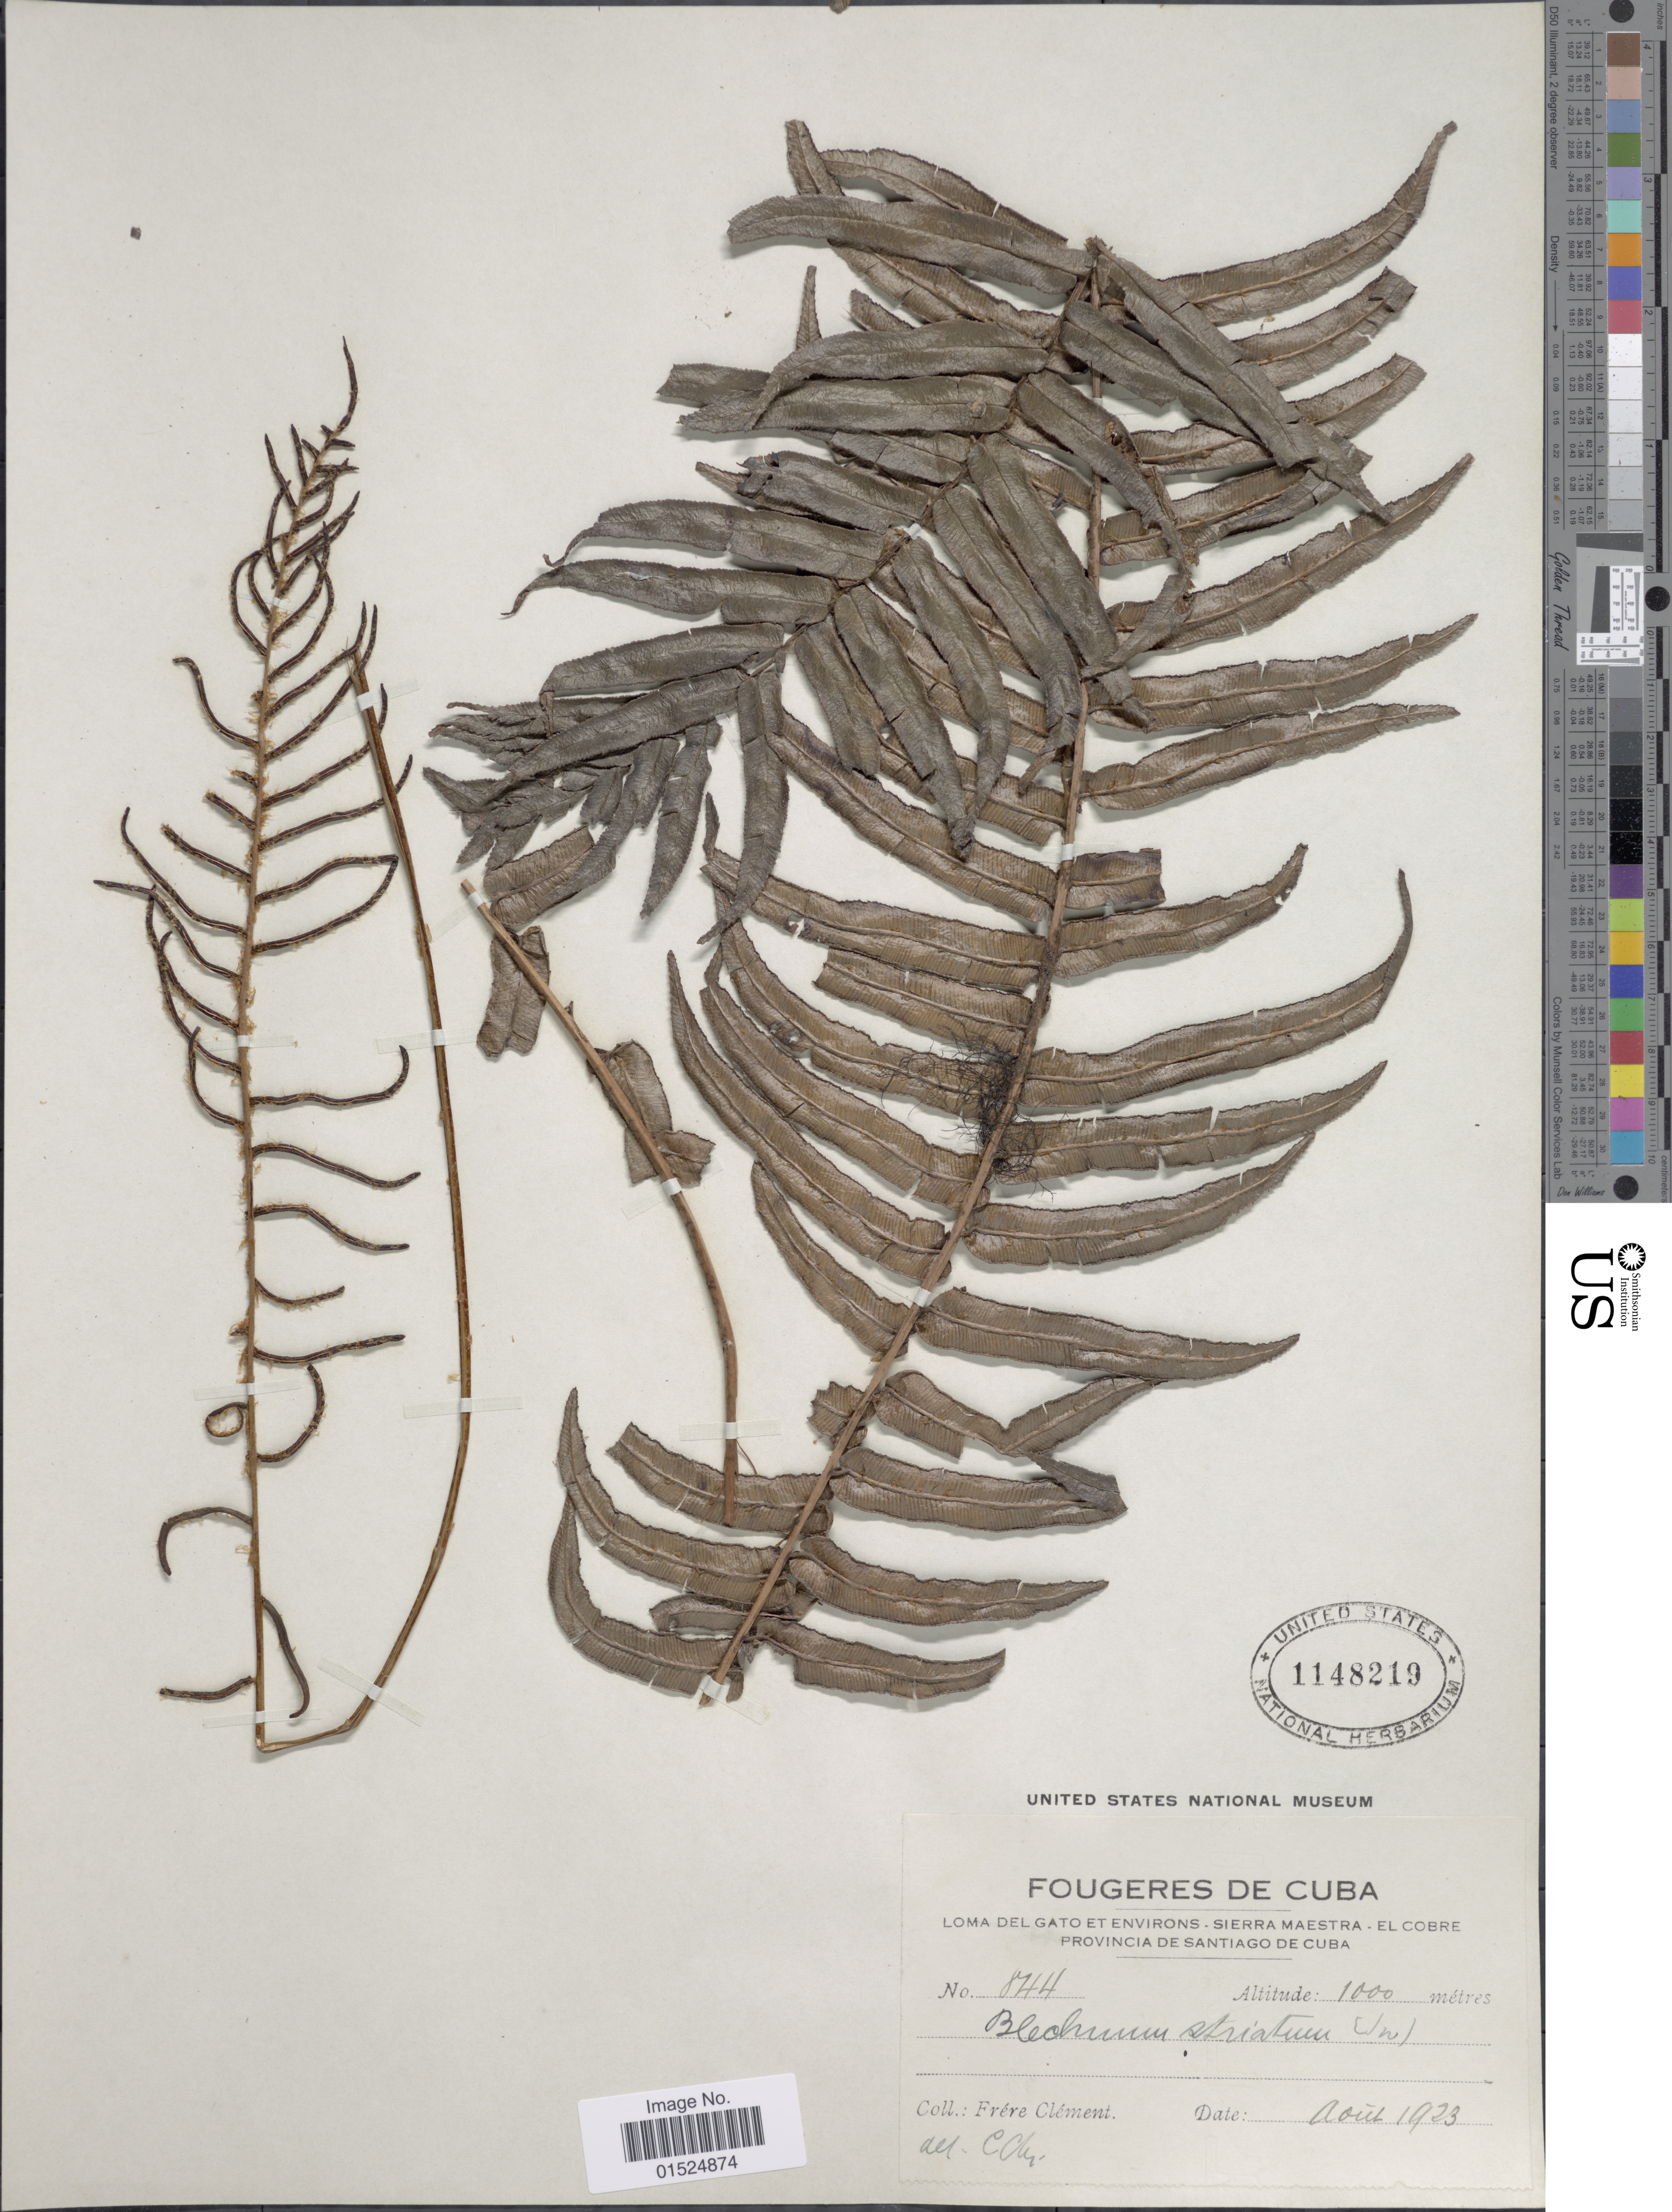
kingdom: Plantae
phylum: Tracheophyta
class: Polypodiopsida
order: Polypodiales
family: Blechnaceae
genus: Blechnum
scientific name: Blechnum lineatum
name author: (Sw.) C. Chr.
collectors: B. Clement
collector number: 844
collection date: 1923-04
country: Cuba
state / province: Santiago de Cuba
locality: Loma del Gato et Environs, Sierra Maestra, el Cobre, provincia de Santiago de Cuba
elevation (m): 1000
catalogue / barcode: US 1148219